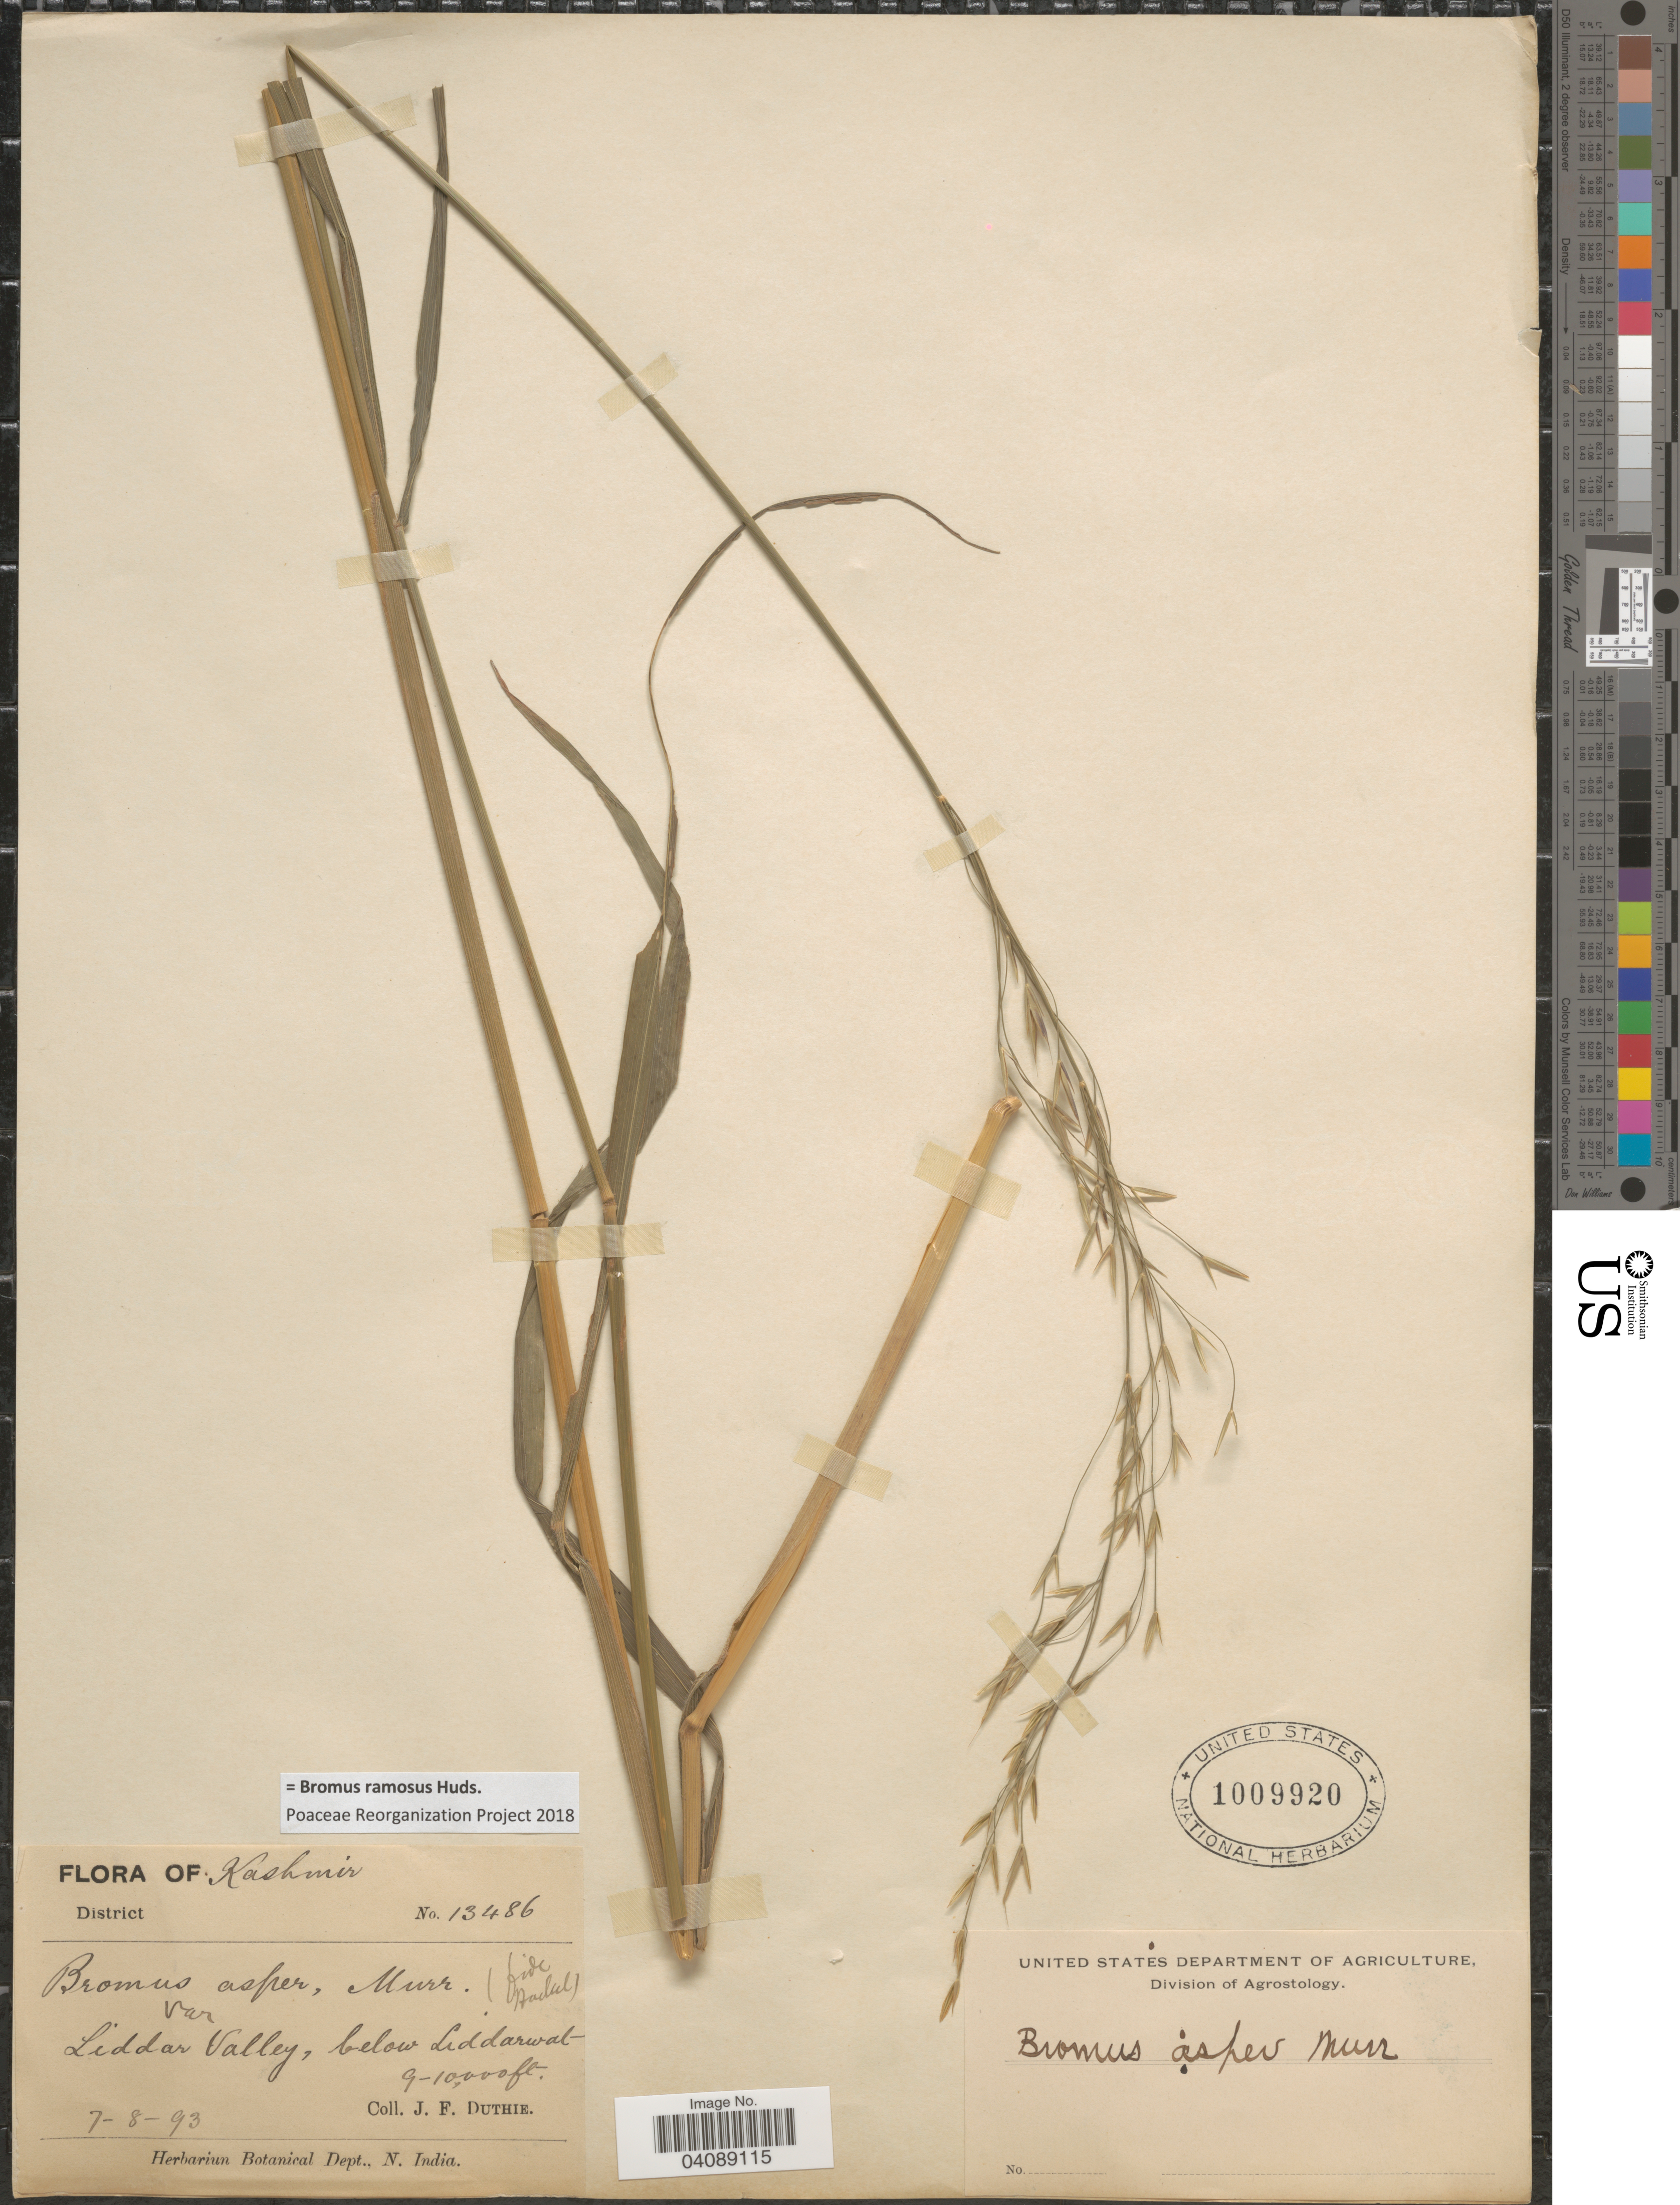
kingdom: Plantae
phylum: Tracheophyta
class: Liliopsida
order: Poales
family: Poaceae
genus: Bromus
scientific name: Bromus ramosus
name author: Huds.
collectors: J. F. Duthie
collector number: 13486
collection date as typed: Transcribed d/m/y: 7/8/93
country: India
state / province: Jammu and Kashmir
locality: Liddar Valley, below Liddarwal. Kashmir.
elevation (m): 2743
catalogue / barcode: US 1009920